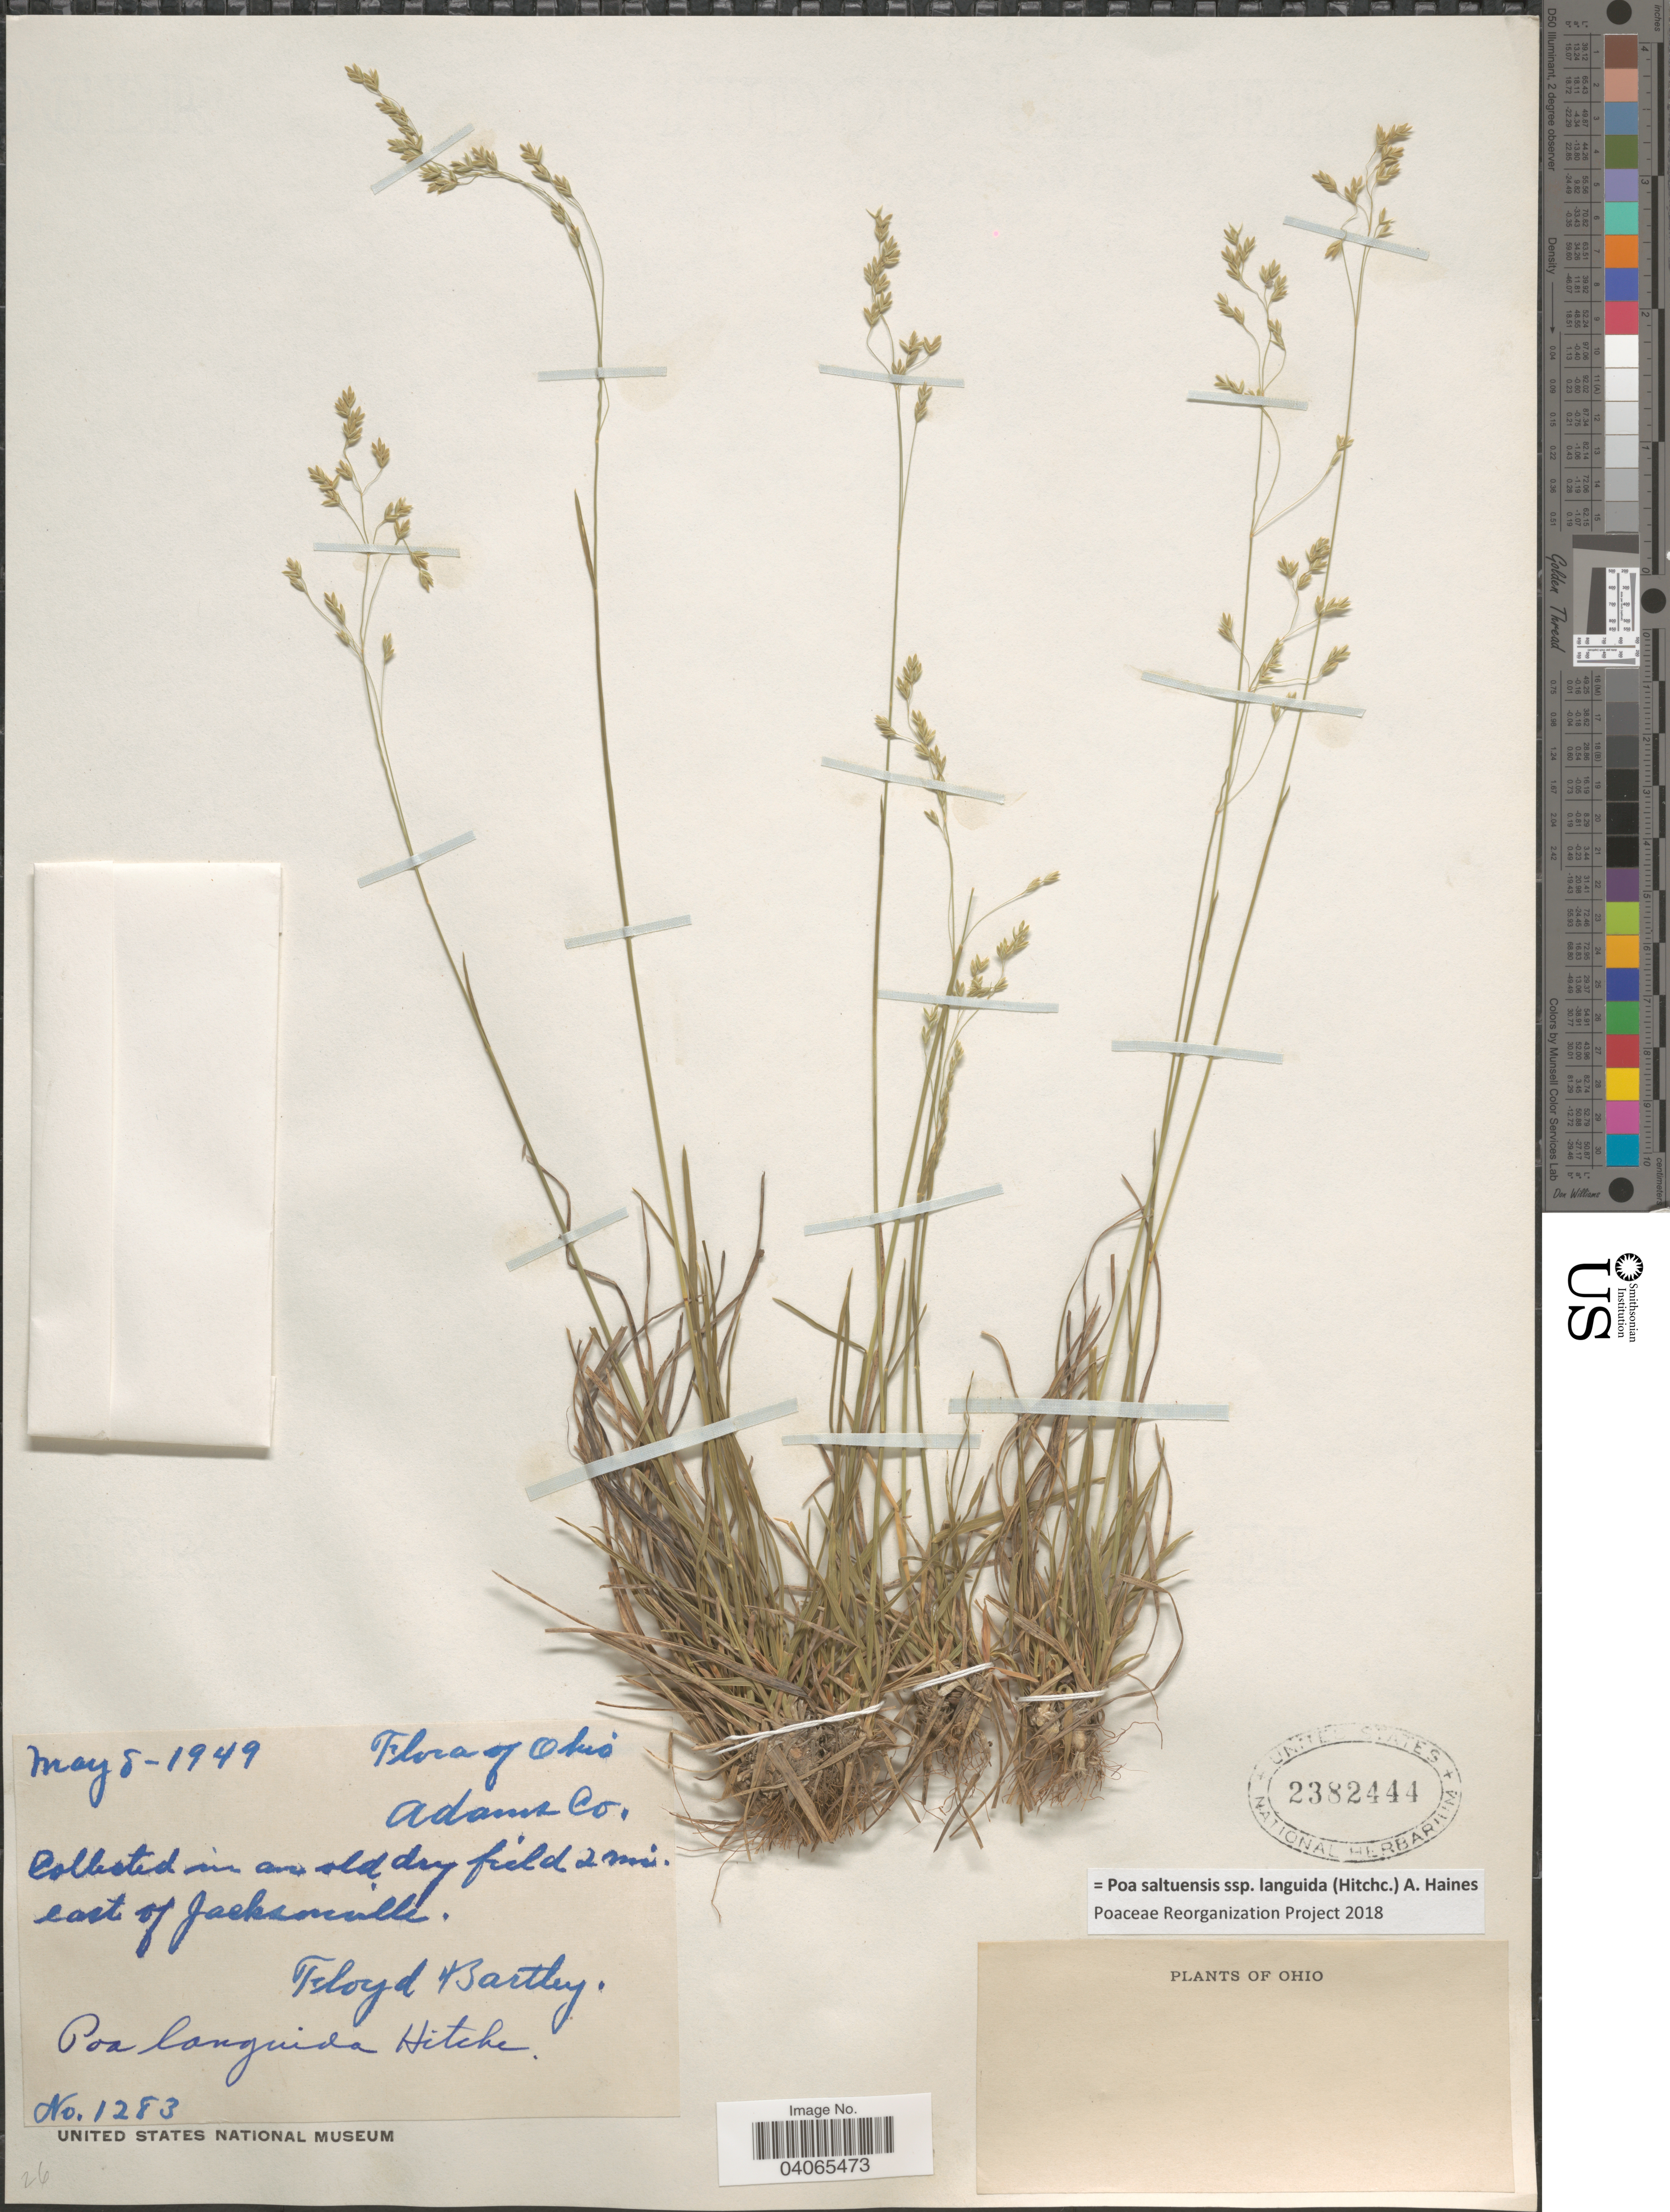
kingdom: Plantae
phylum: Tracheophyta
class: Liliopsida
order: Poales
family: Poaceae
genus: Poa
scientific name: Poa saltuensis subsp. languida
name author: (Hitchc.) A. Haines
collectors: F. Bartley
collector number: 1283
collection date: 1949-05-08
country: United States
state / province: Ohio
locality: Adams Co. In an old dry field 2 mi. east of Jacksonville.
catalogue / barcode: US 2382444